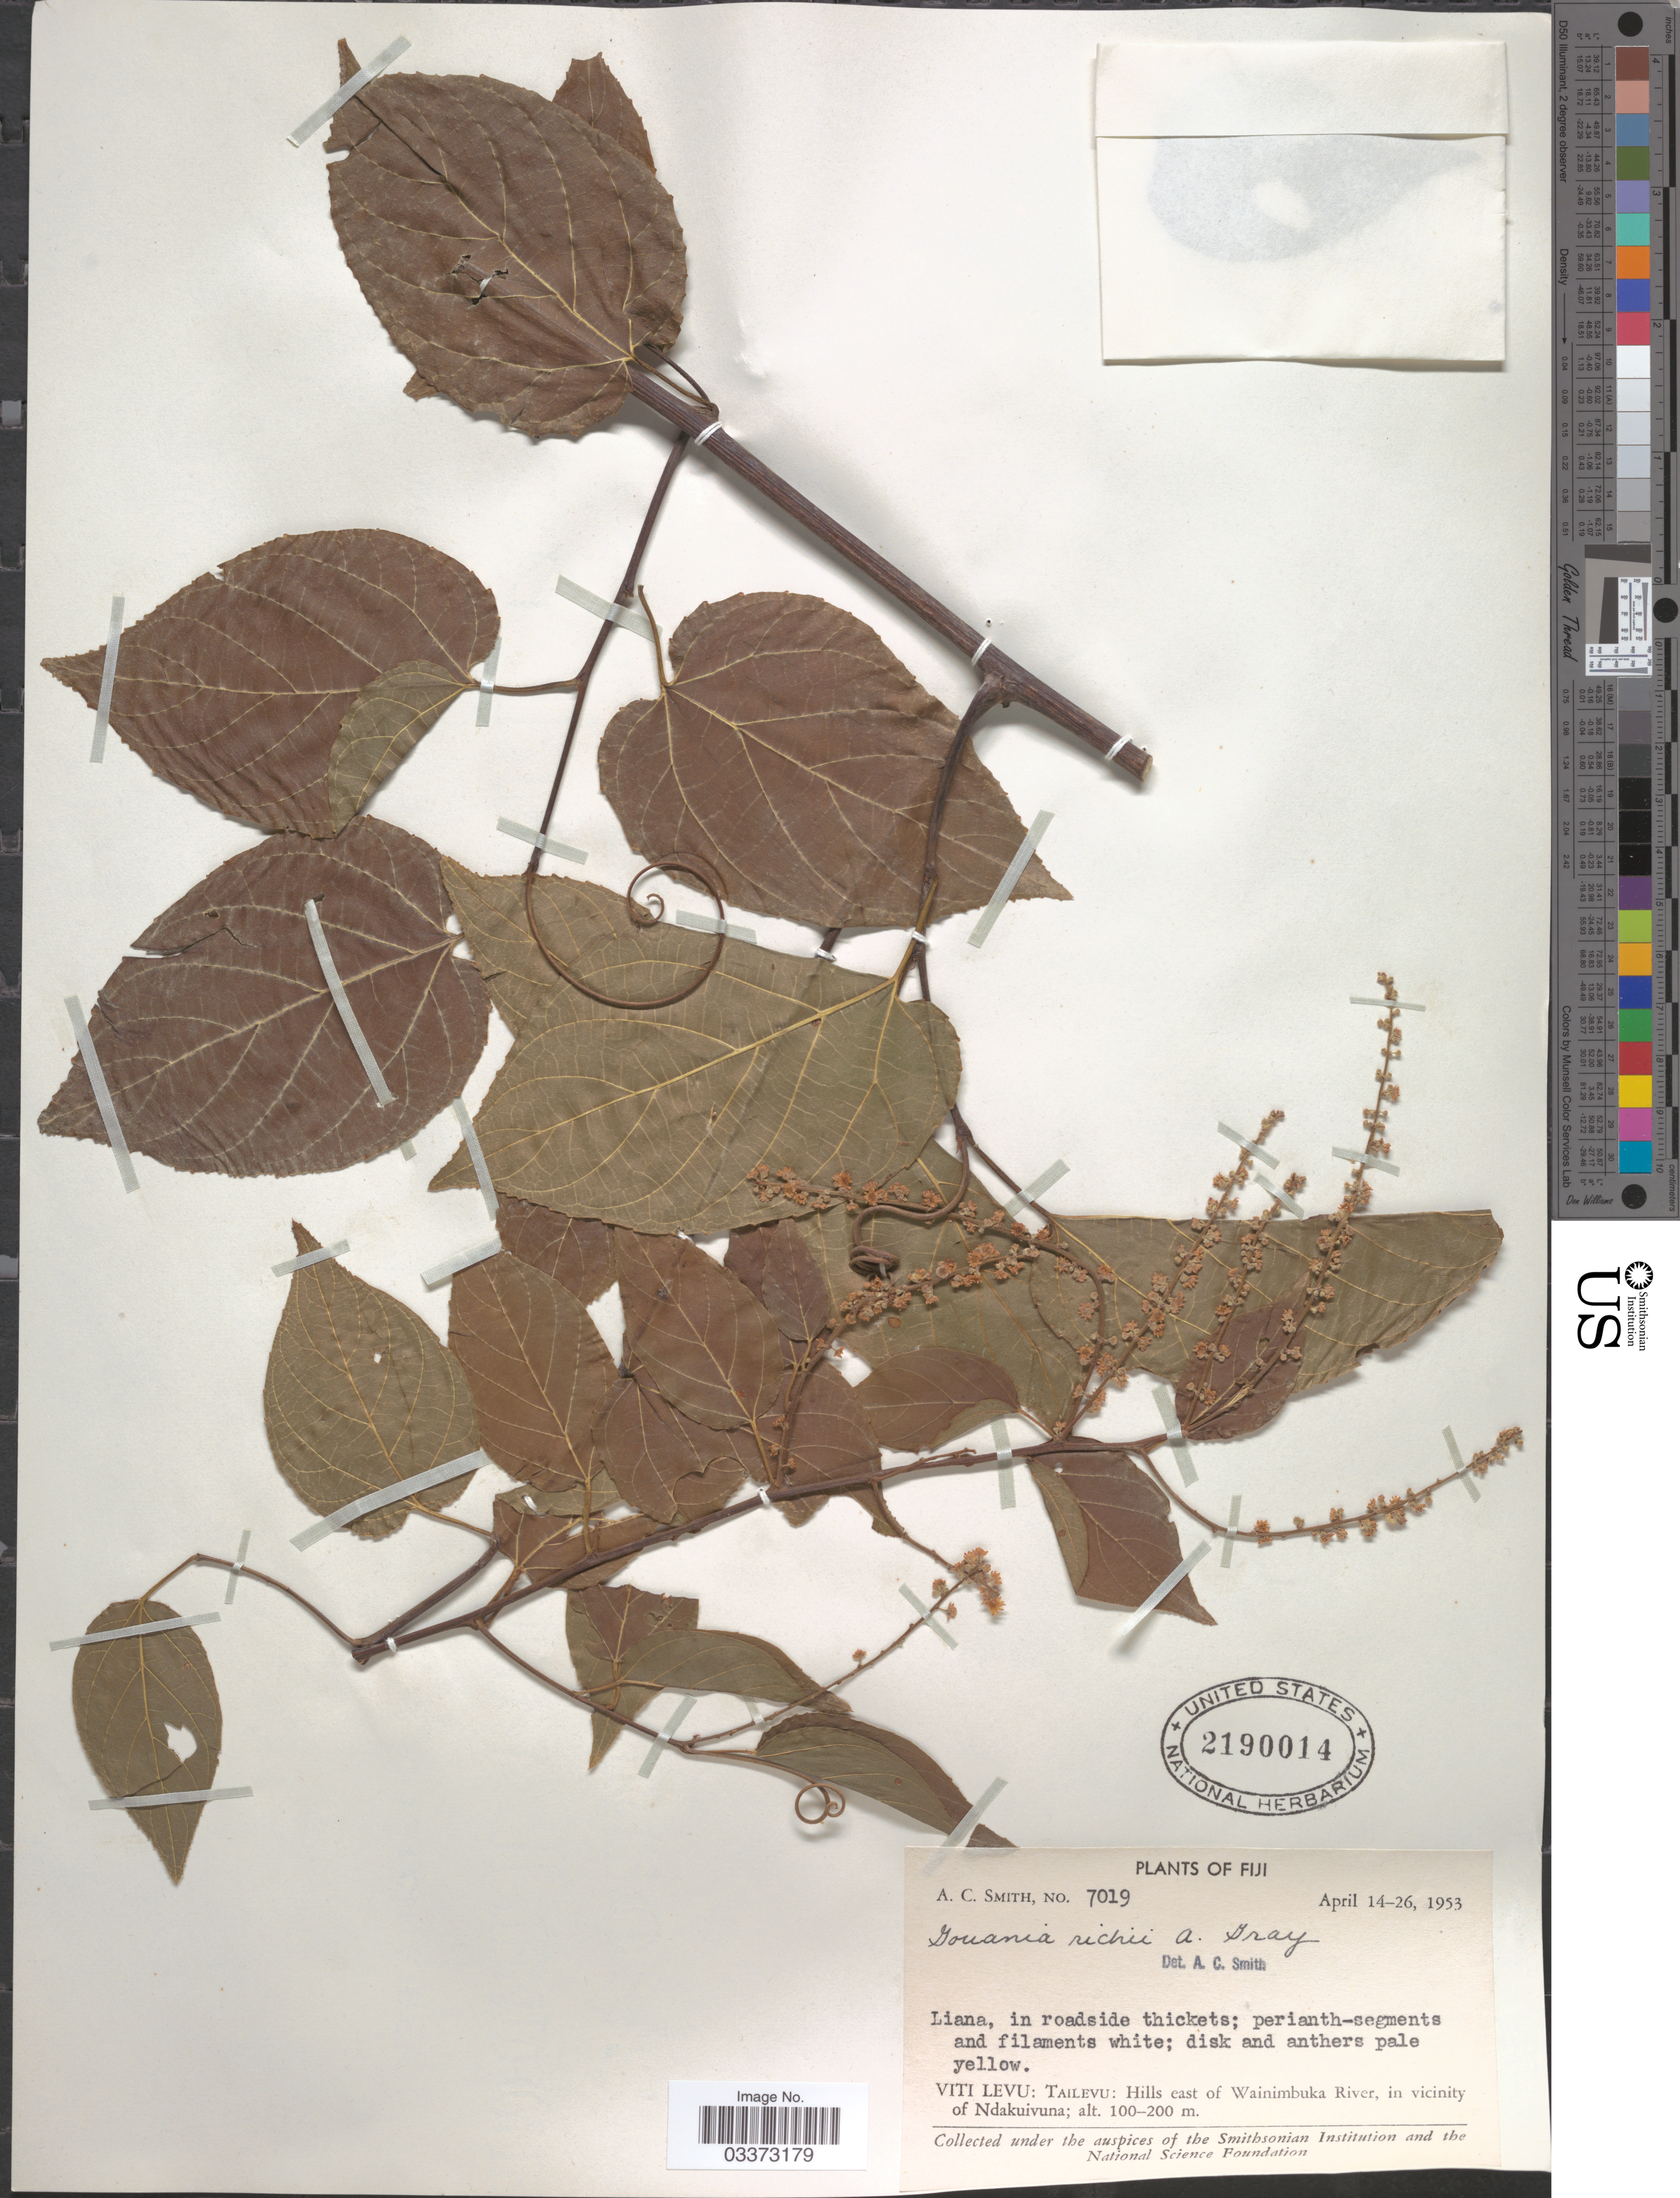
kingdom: Plantae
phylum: Tracheophyta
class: Magnoliopsida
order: Rosales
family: Rhamnaceae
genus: Gouania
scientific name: Gouania richii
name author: A. Gray in Wilkes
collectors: A. C. Smith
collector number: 7019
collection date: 1953-04-14/1953-04-26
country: Fiji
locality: Viti Levu: Tailevu: Hills east of Wainimbuka River, in vicinity of Ndakuivuna.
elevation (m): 100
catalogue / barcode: US 2190014